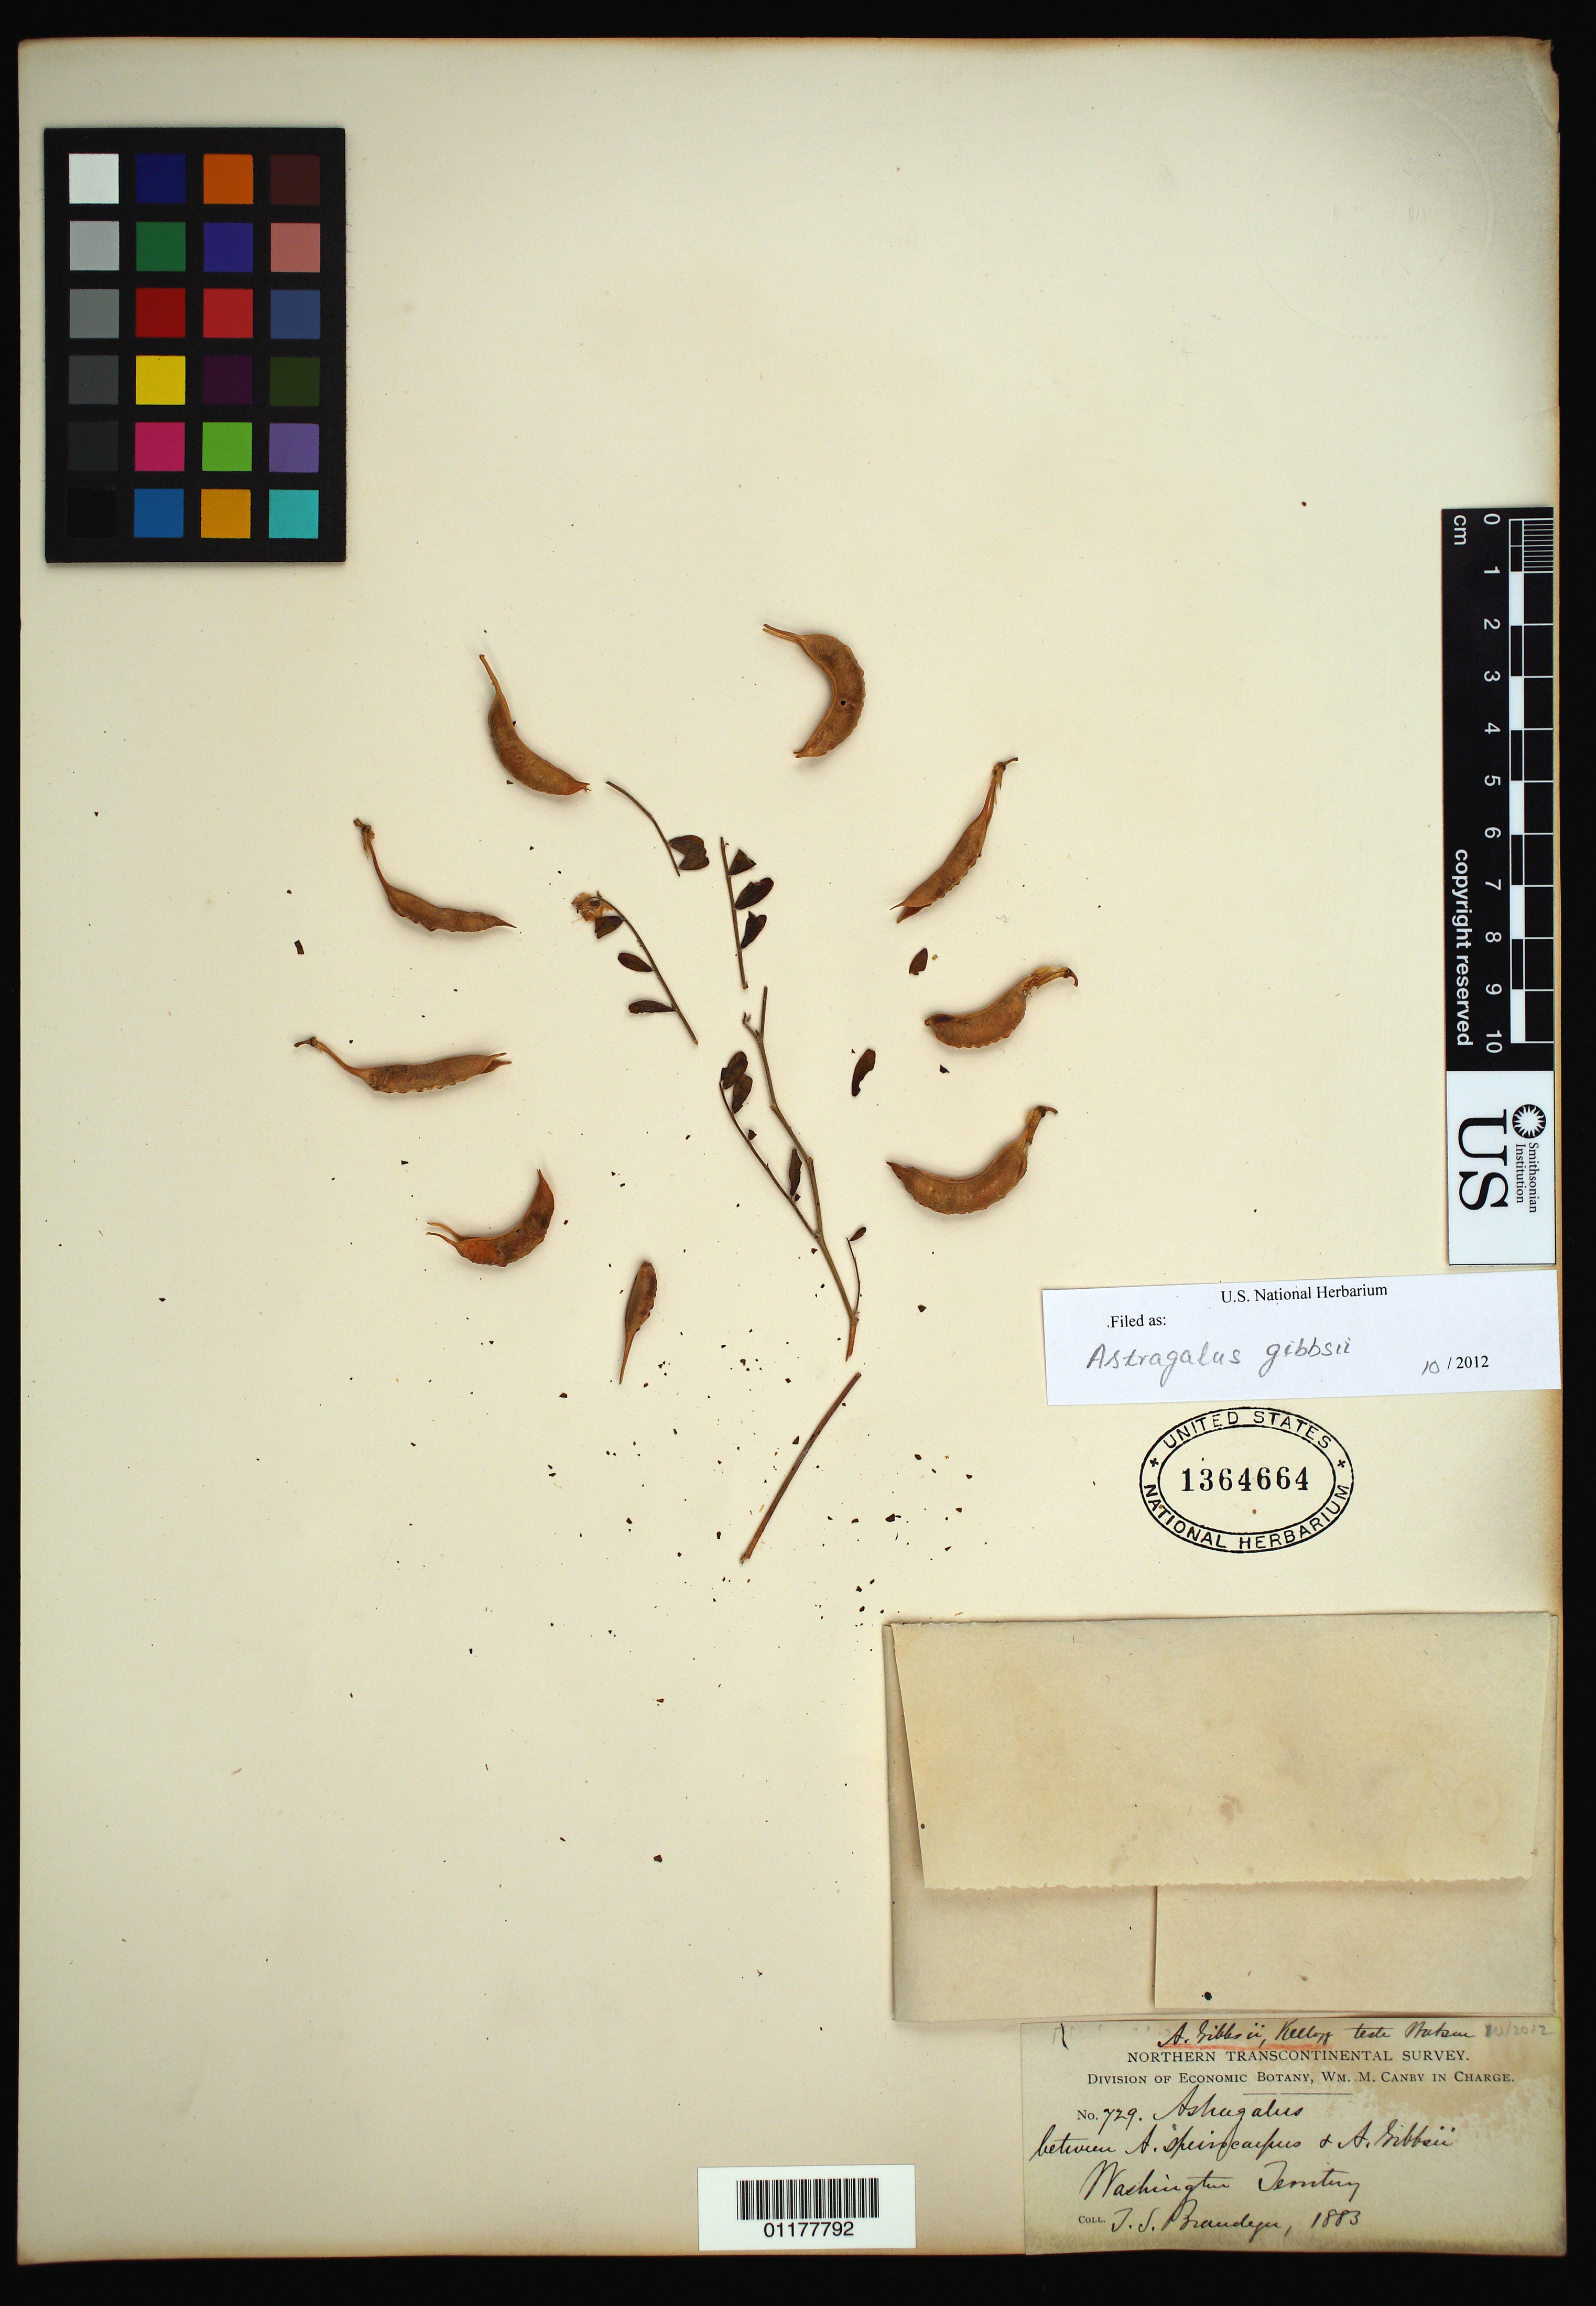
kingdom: Plantae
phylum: Tracheophyta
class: Magnoliopsida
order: Fabales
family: Fabaceae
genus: Astragalus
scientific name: Astragalus gibbsii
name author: Kellogg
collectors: T. S. Brandegee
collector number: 729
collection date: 1883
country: United States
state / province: Washington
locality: Wshington Territory.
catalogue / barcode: US 1364664